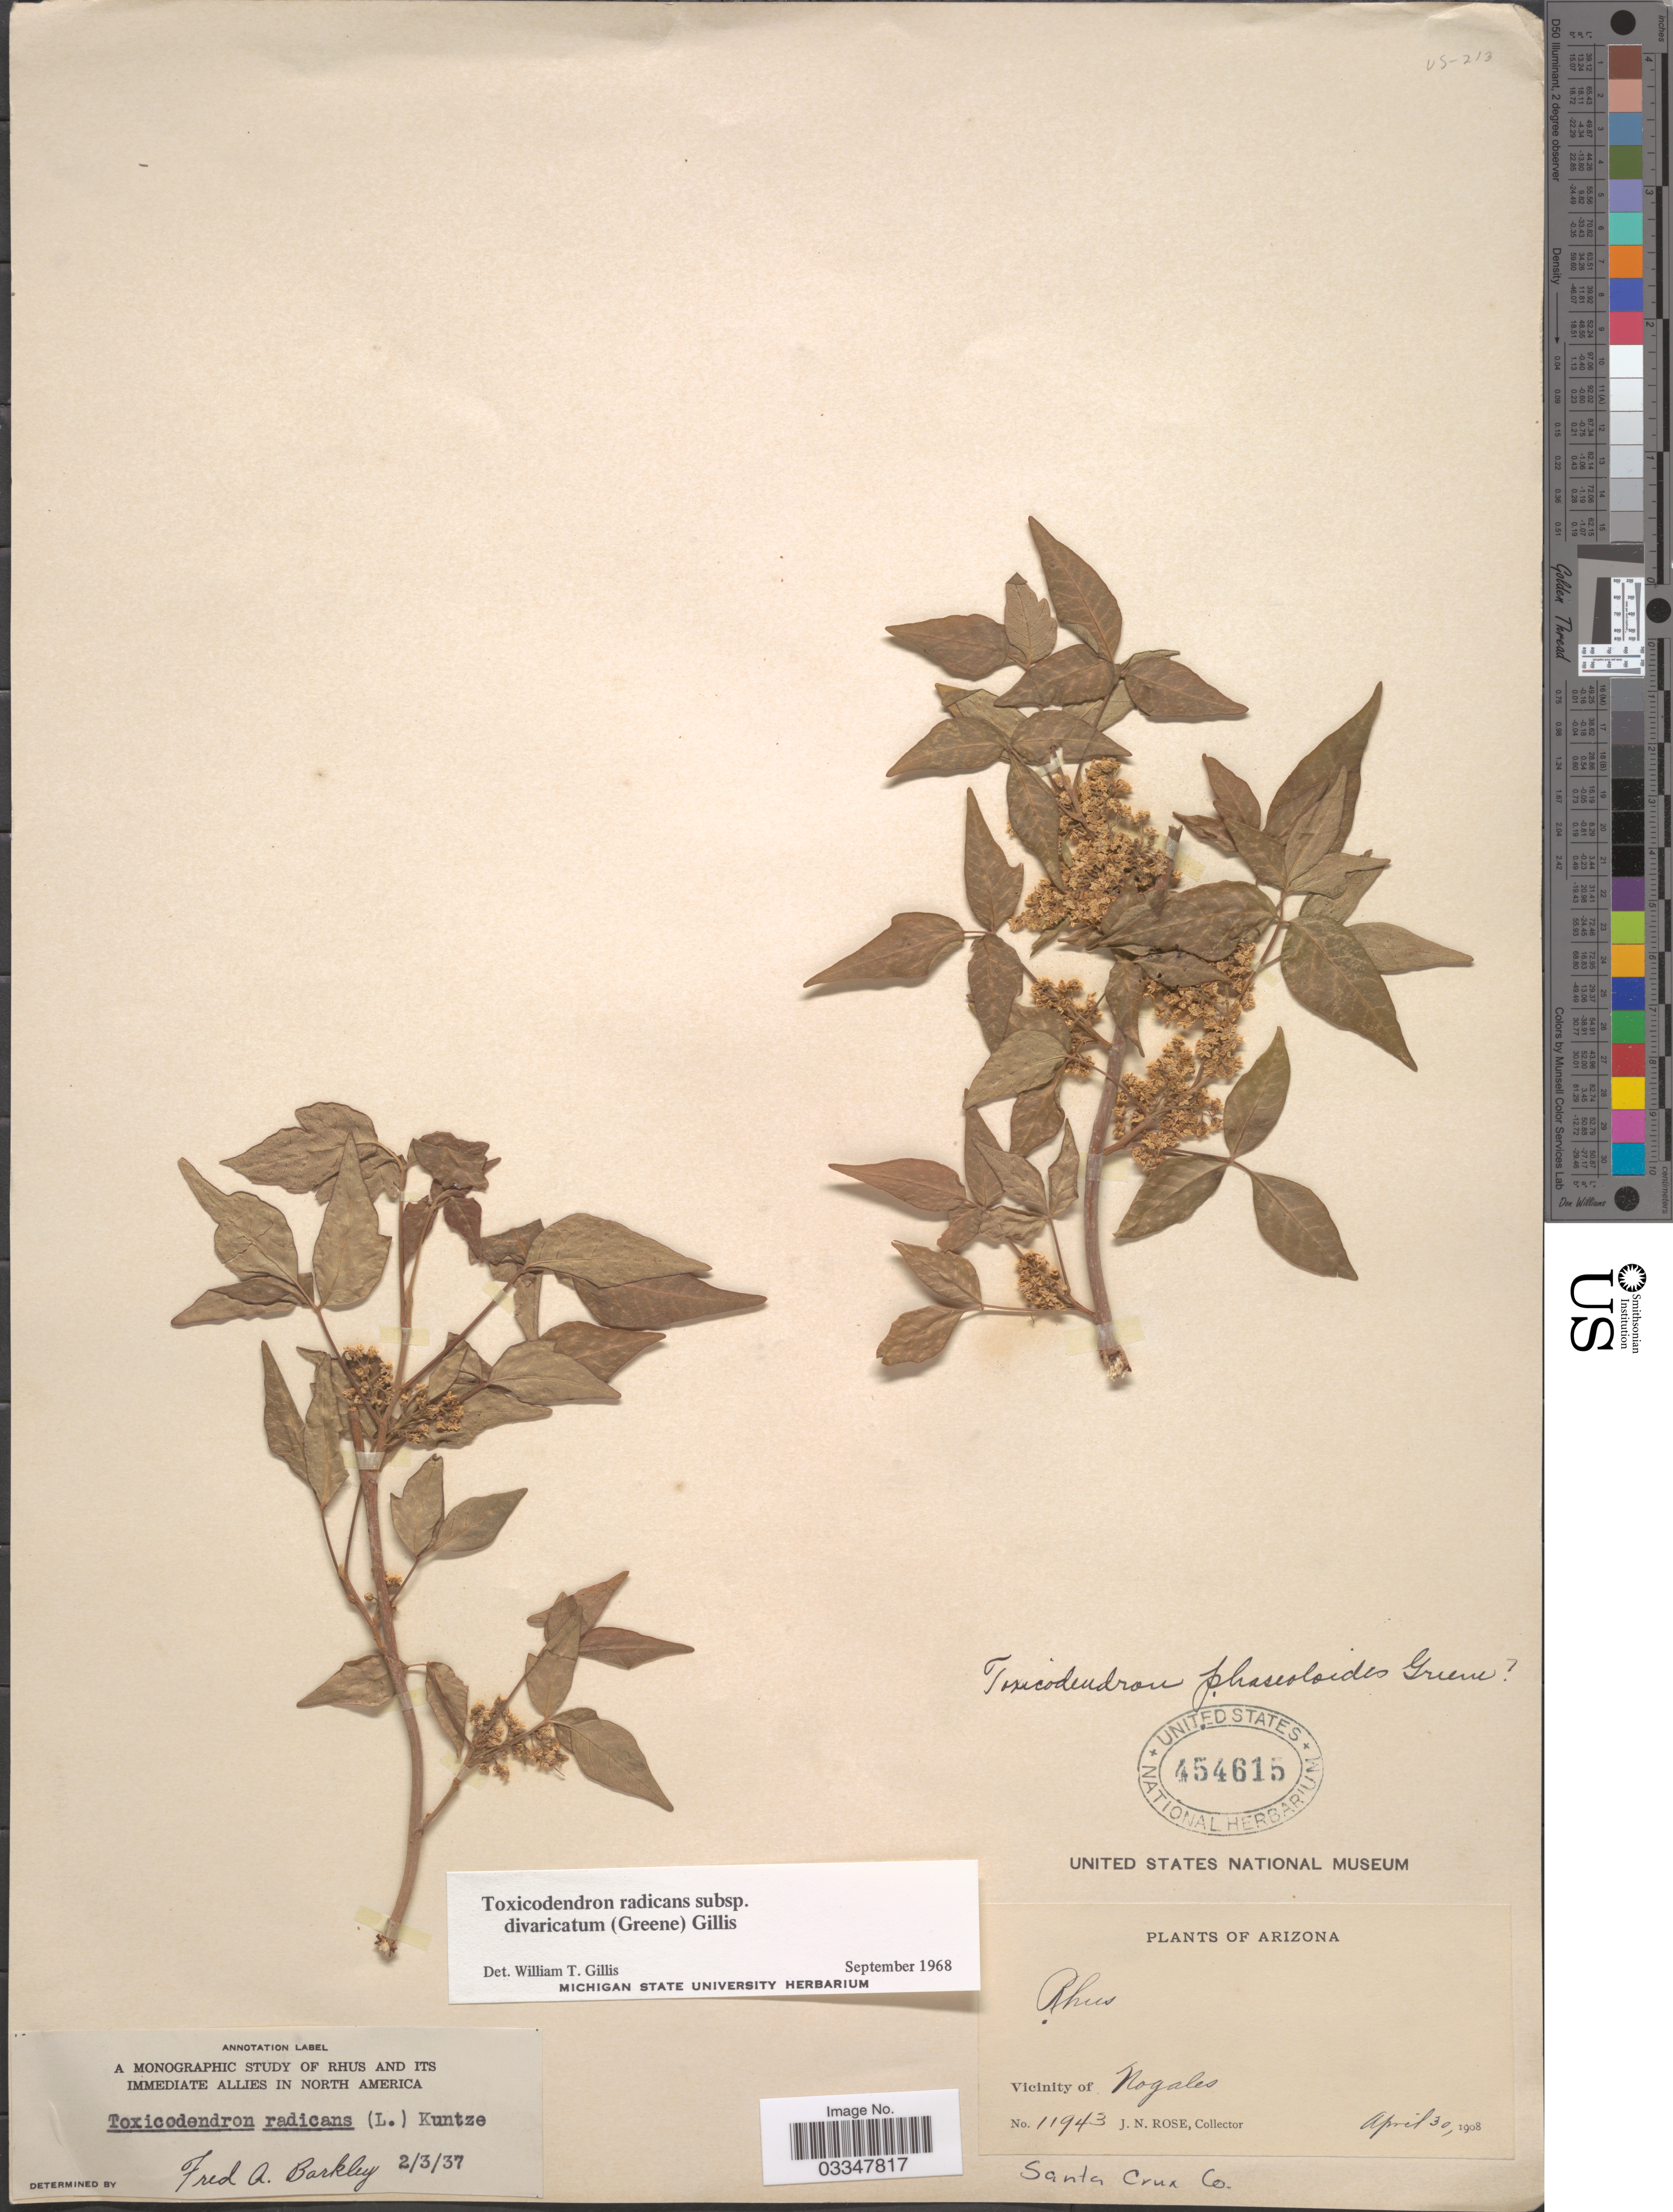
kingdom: Plantae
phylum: Tracheophyta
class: Magnoliopsida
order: Sapindales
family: Anacardiaceae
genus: Toxicodendron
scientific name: Toxicodendron radicans subsp. divaricatum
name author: (Greene) Gillis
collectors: J. N. Rose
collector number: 11943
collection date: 1908-04-30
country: United States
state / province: Arizona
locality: Vicinity of Nogales. Santa Cruz Co.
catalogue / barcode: US 454615